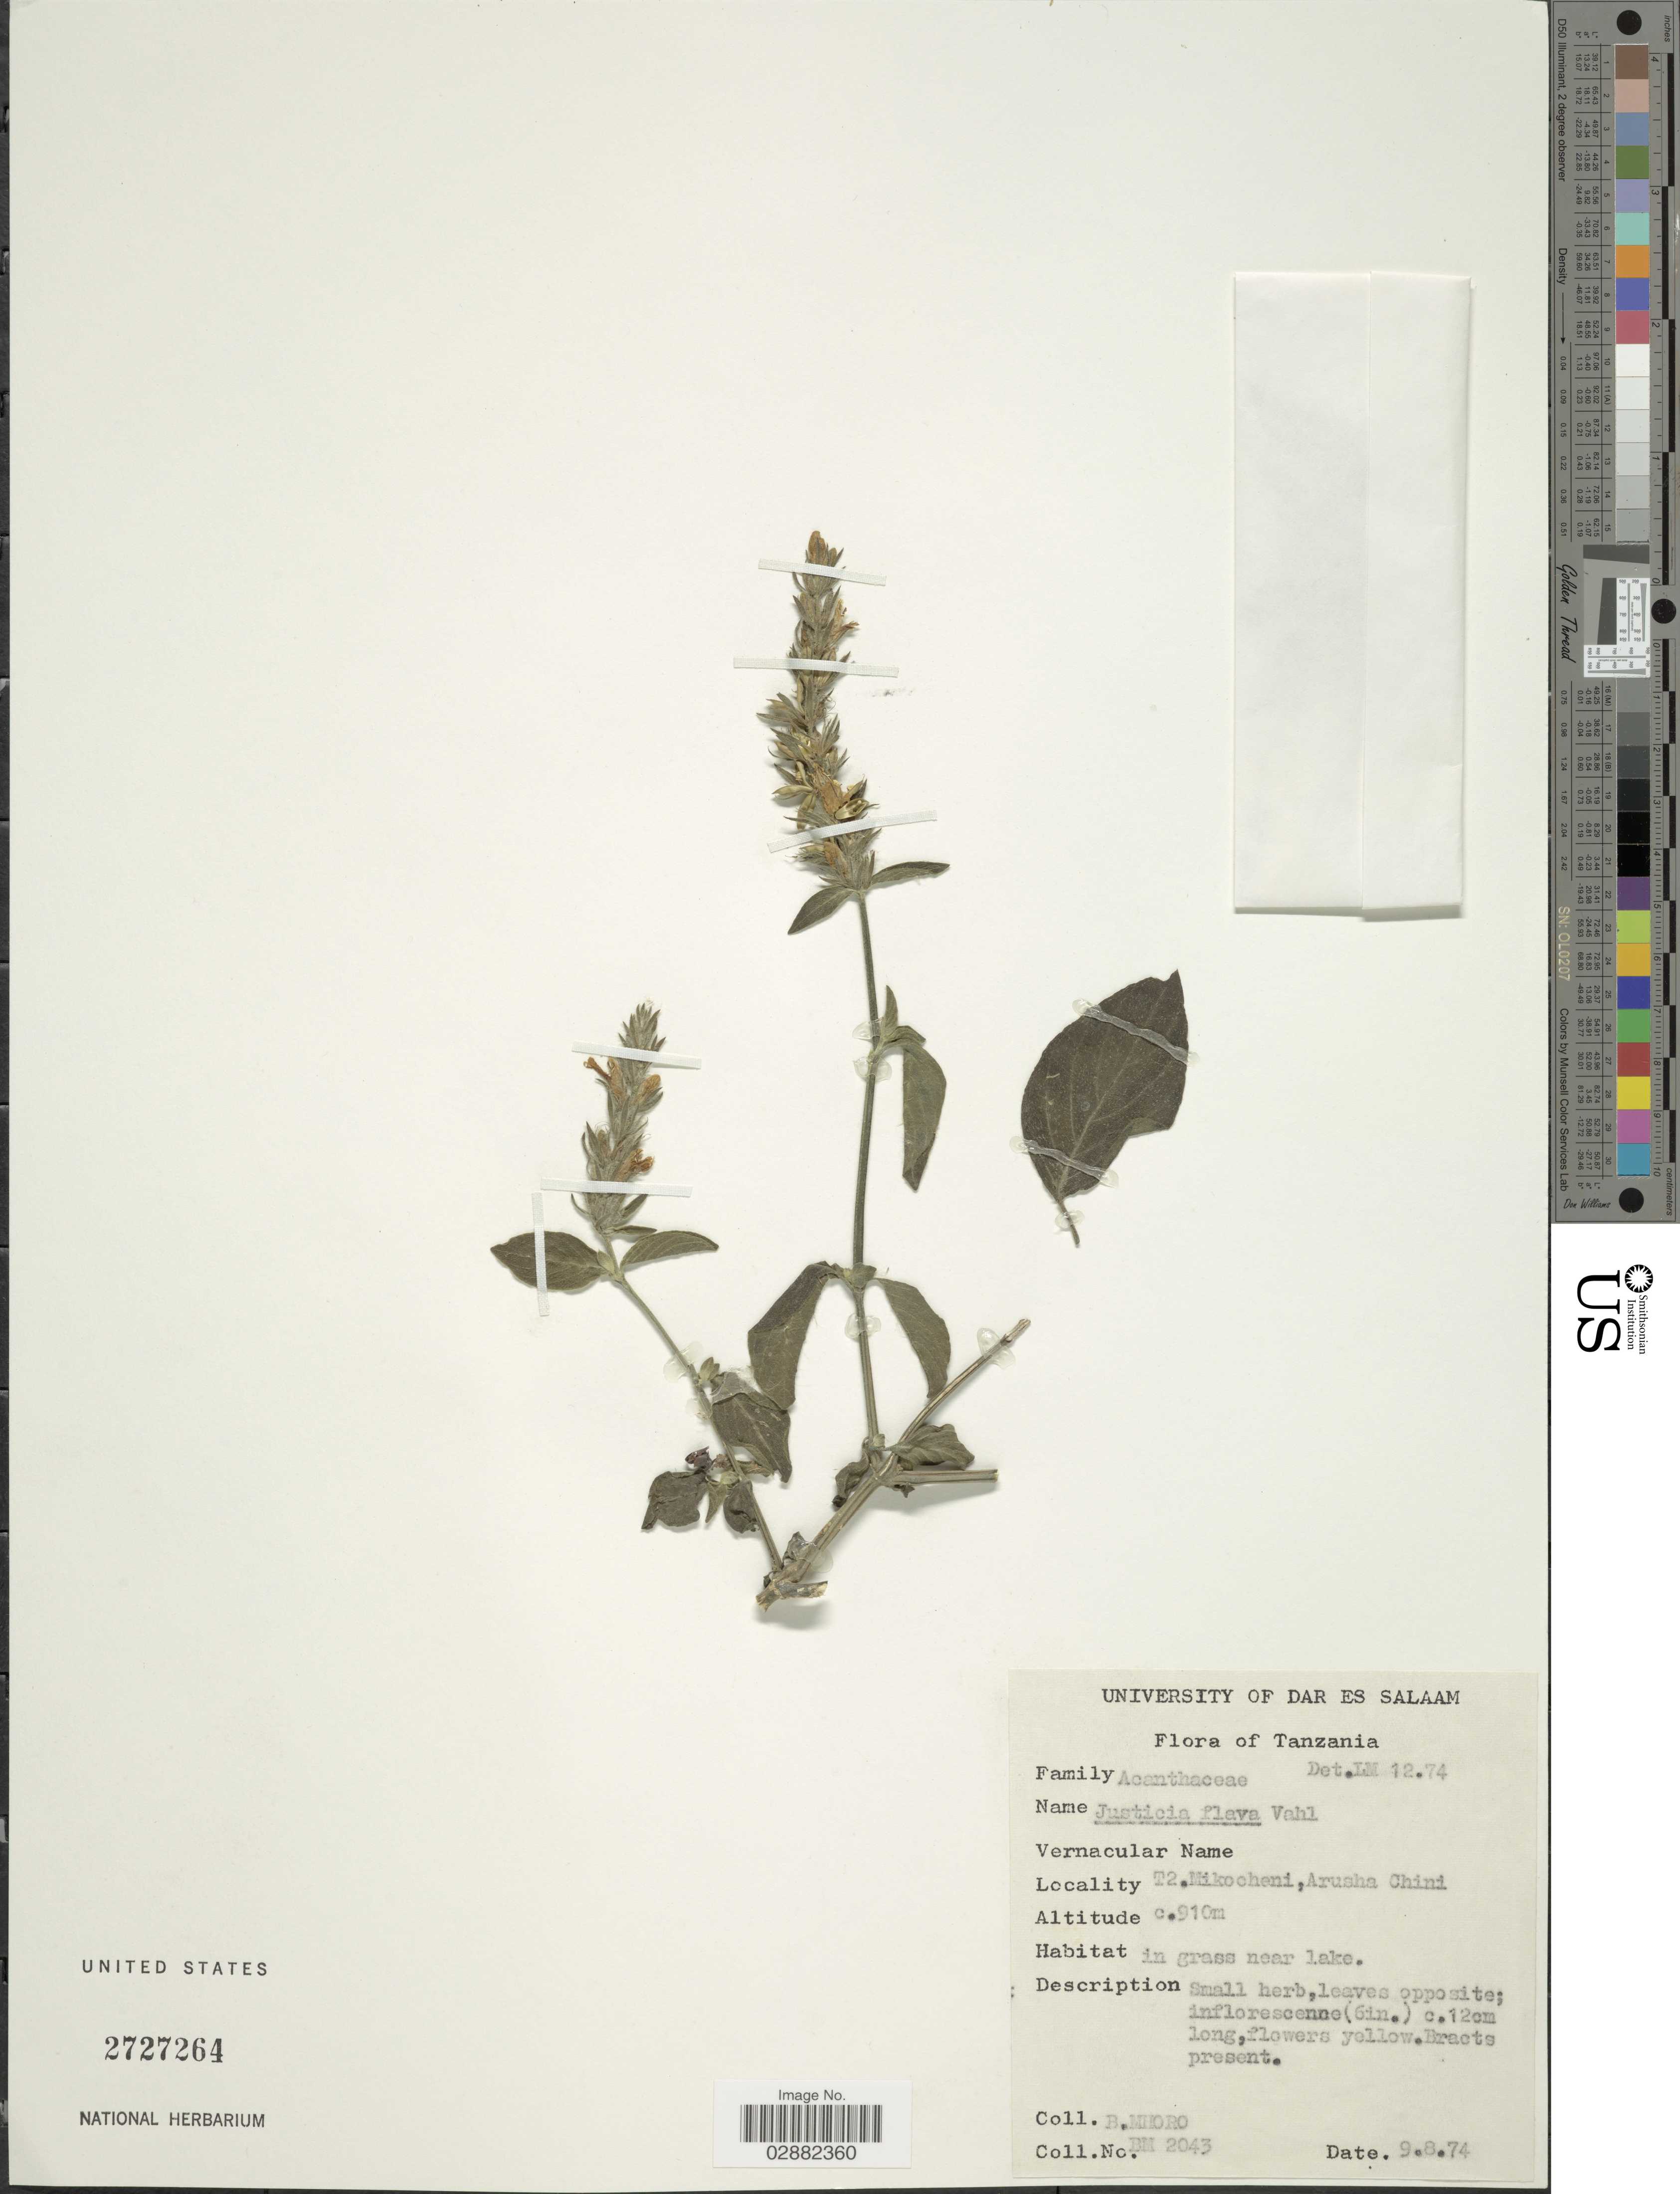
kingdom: Plantae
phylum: Tracheophyta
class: Magnoliopsida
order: Lamiales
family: Acanthaceae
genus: Justicia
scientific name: Justicia flava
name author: (Forssk.) Vahl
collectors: B. Mhoro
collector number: BM2043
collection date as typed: Transcribed d/m/y: 9/8/74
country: Tanzania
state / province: Arusha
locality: T2. Mikocheni, Arusha Chini.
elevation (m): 910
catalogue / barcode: US 2727264